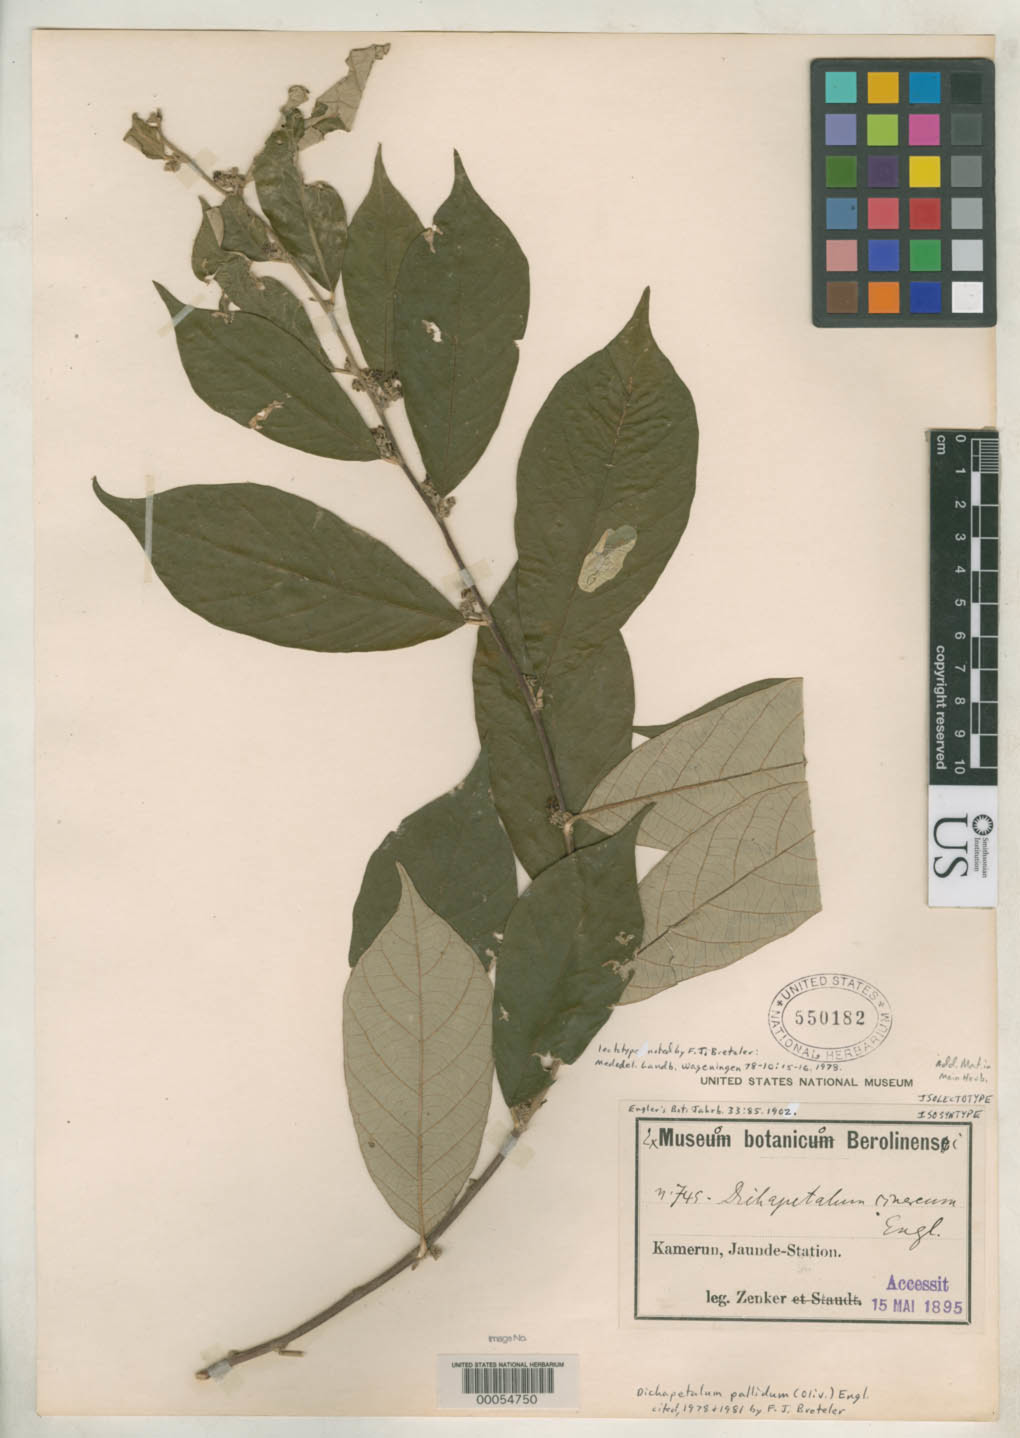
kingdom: Plantae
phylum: Tracheophyta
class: Magnoliopsida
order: Malpighiales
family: Dichapetalaceae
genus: Dichapetalum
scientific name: Dichapetalum cinereum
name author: Engl.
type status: Isolectotype; Isosyntype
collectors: G. A. Zenker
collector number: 745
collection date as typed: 15 Feb 1895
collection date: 1895-02-15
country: Cameroon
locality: Jaunde, Urwald bei der station.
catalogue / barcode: US 550182